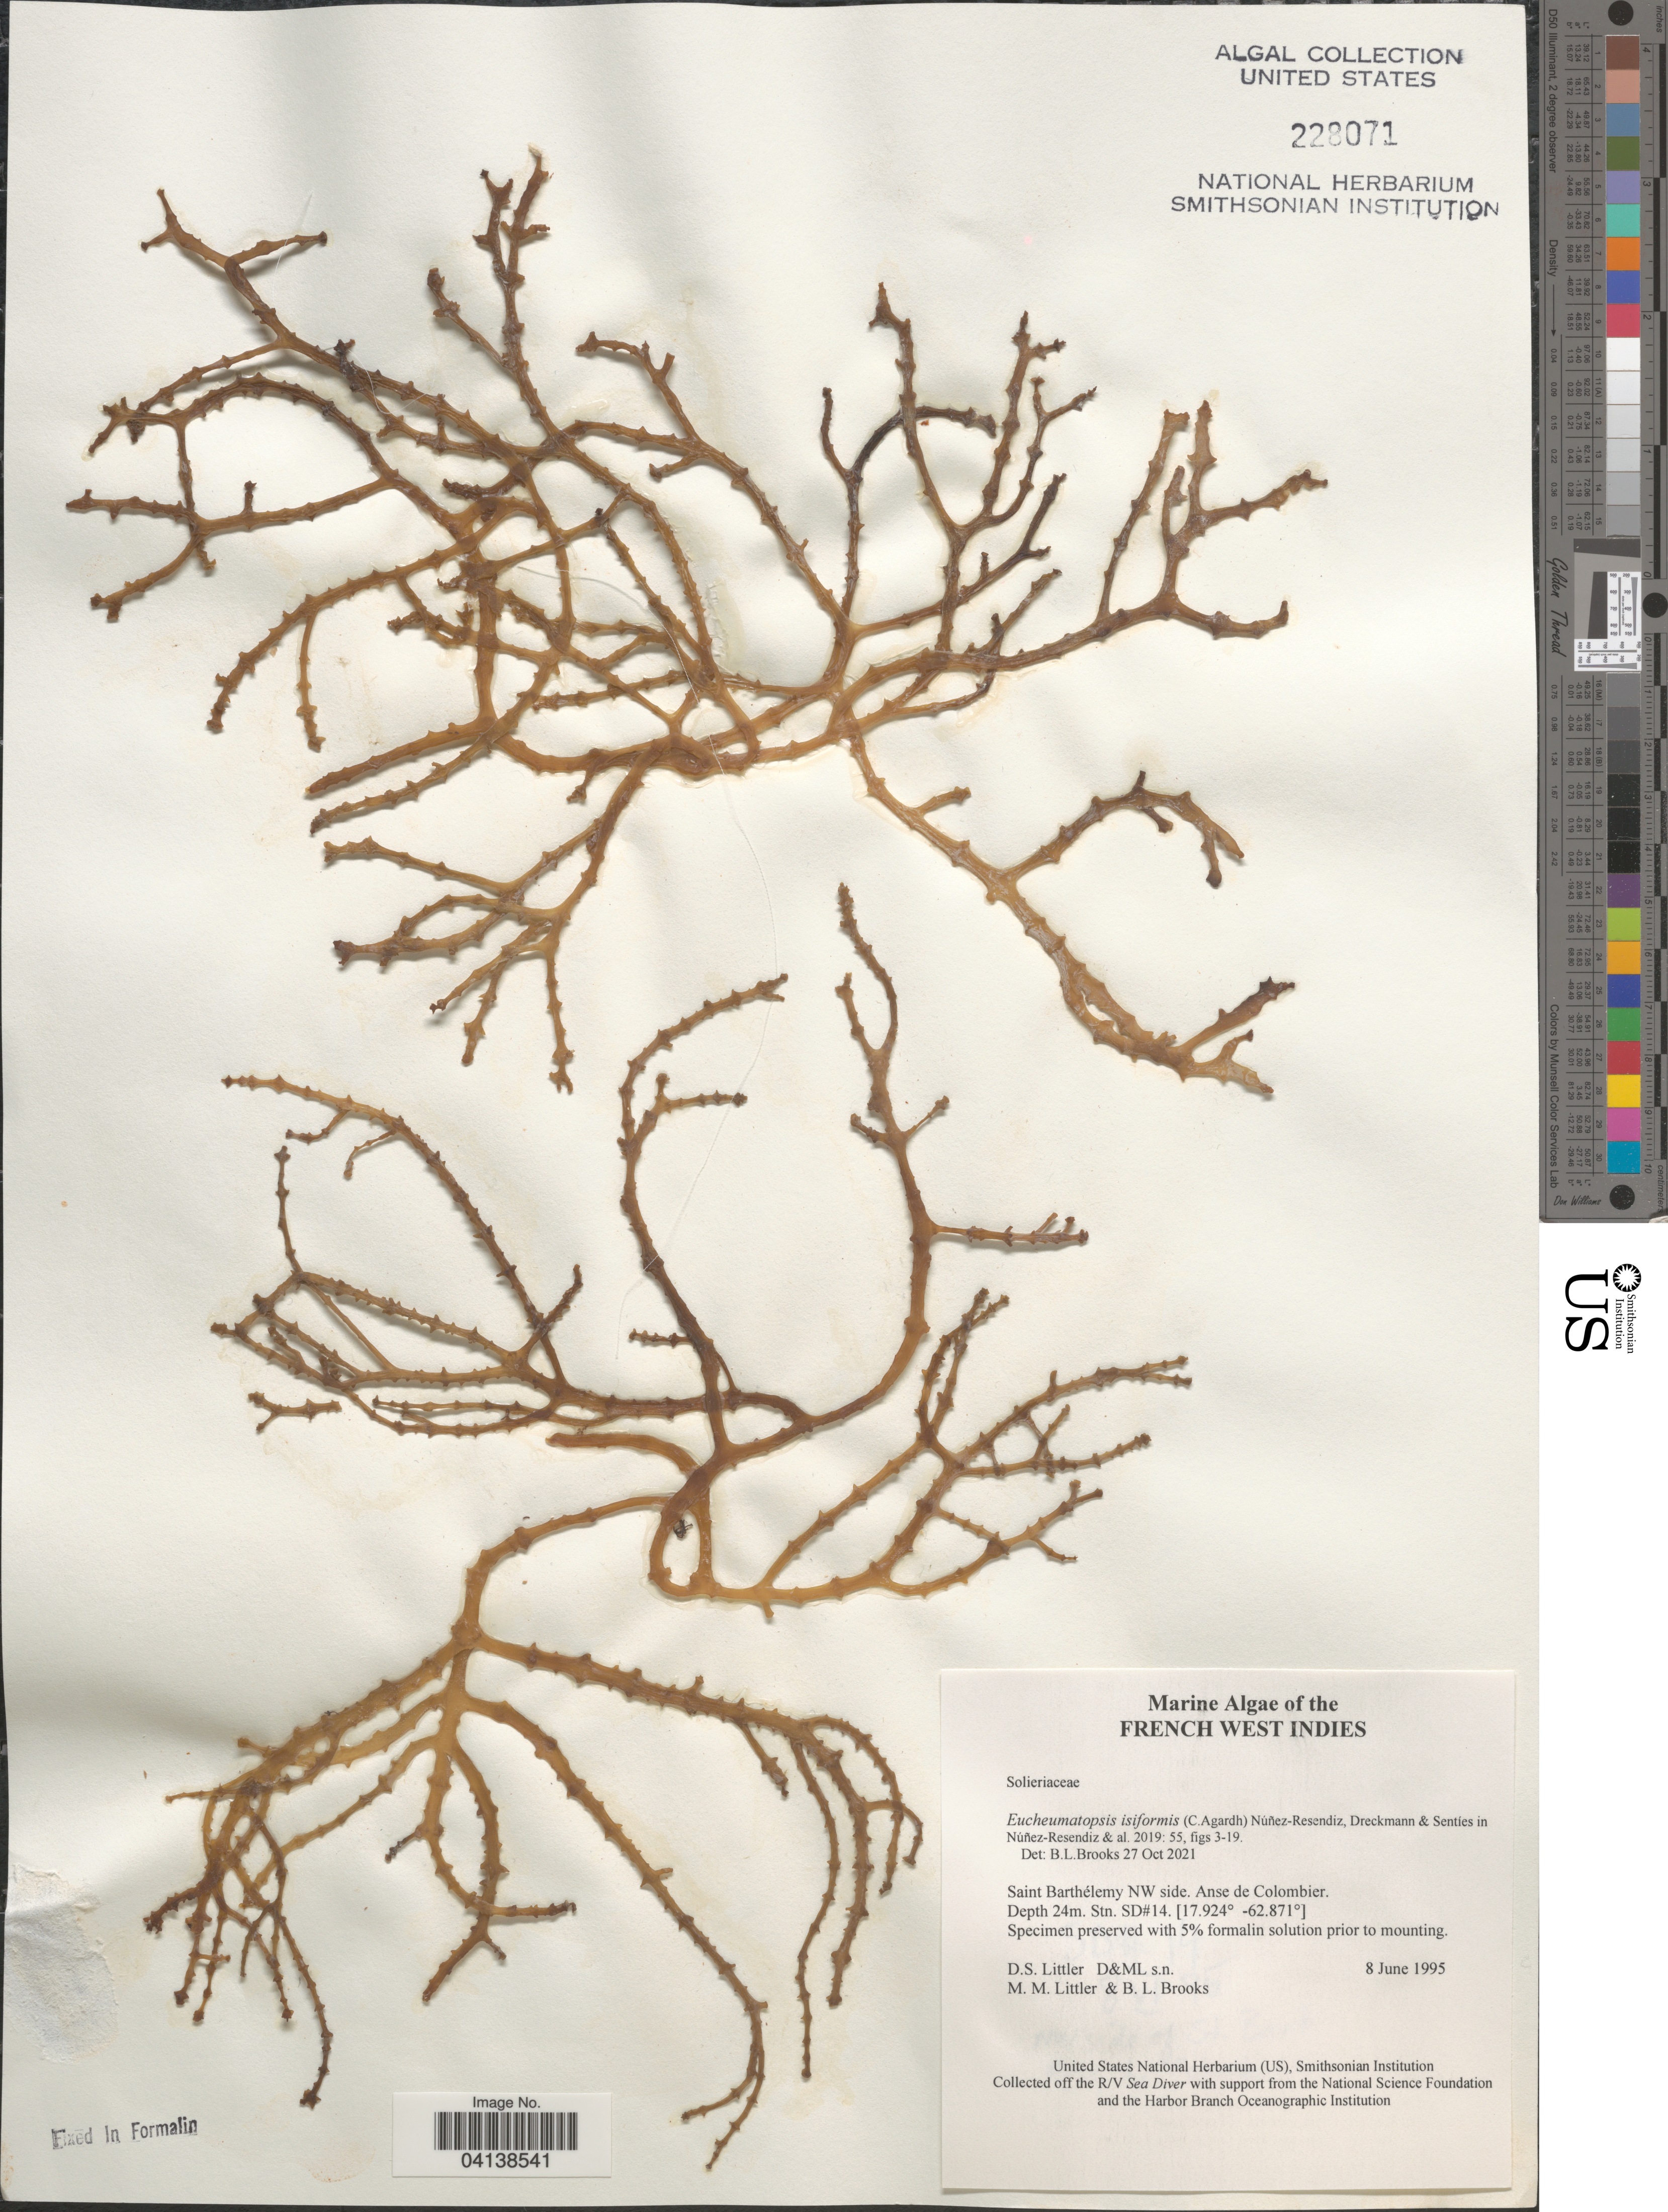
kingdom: Plantae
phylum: Rhodophyta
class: Florideophyceae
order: Gigartinales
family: Solieriaceae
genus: Eucheumatopsis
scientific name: Eucheumatopsis isiformis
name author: (C. Agardh) M.L. Núñez-Resendiz et al.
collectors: D. S. Littler & B. Brooks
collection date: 1995-06-08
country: Saint Barthélemy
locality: French West Indies. NW side. Anse de Colombier. Stn. SD#14.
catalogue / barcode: US 228071